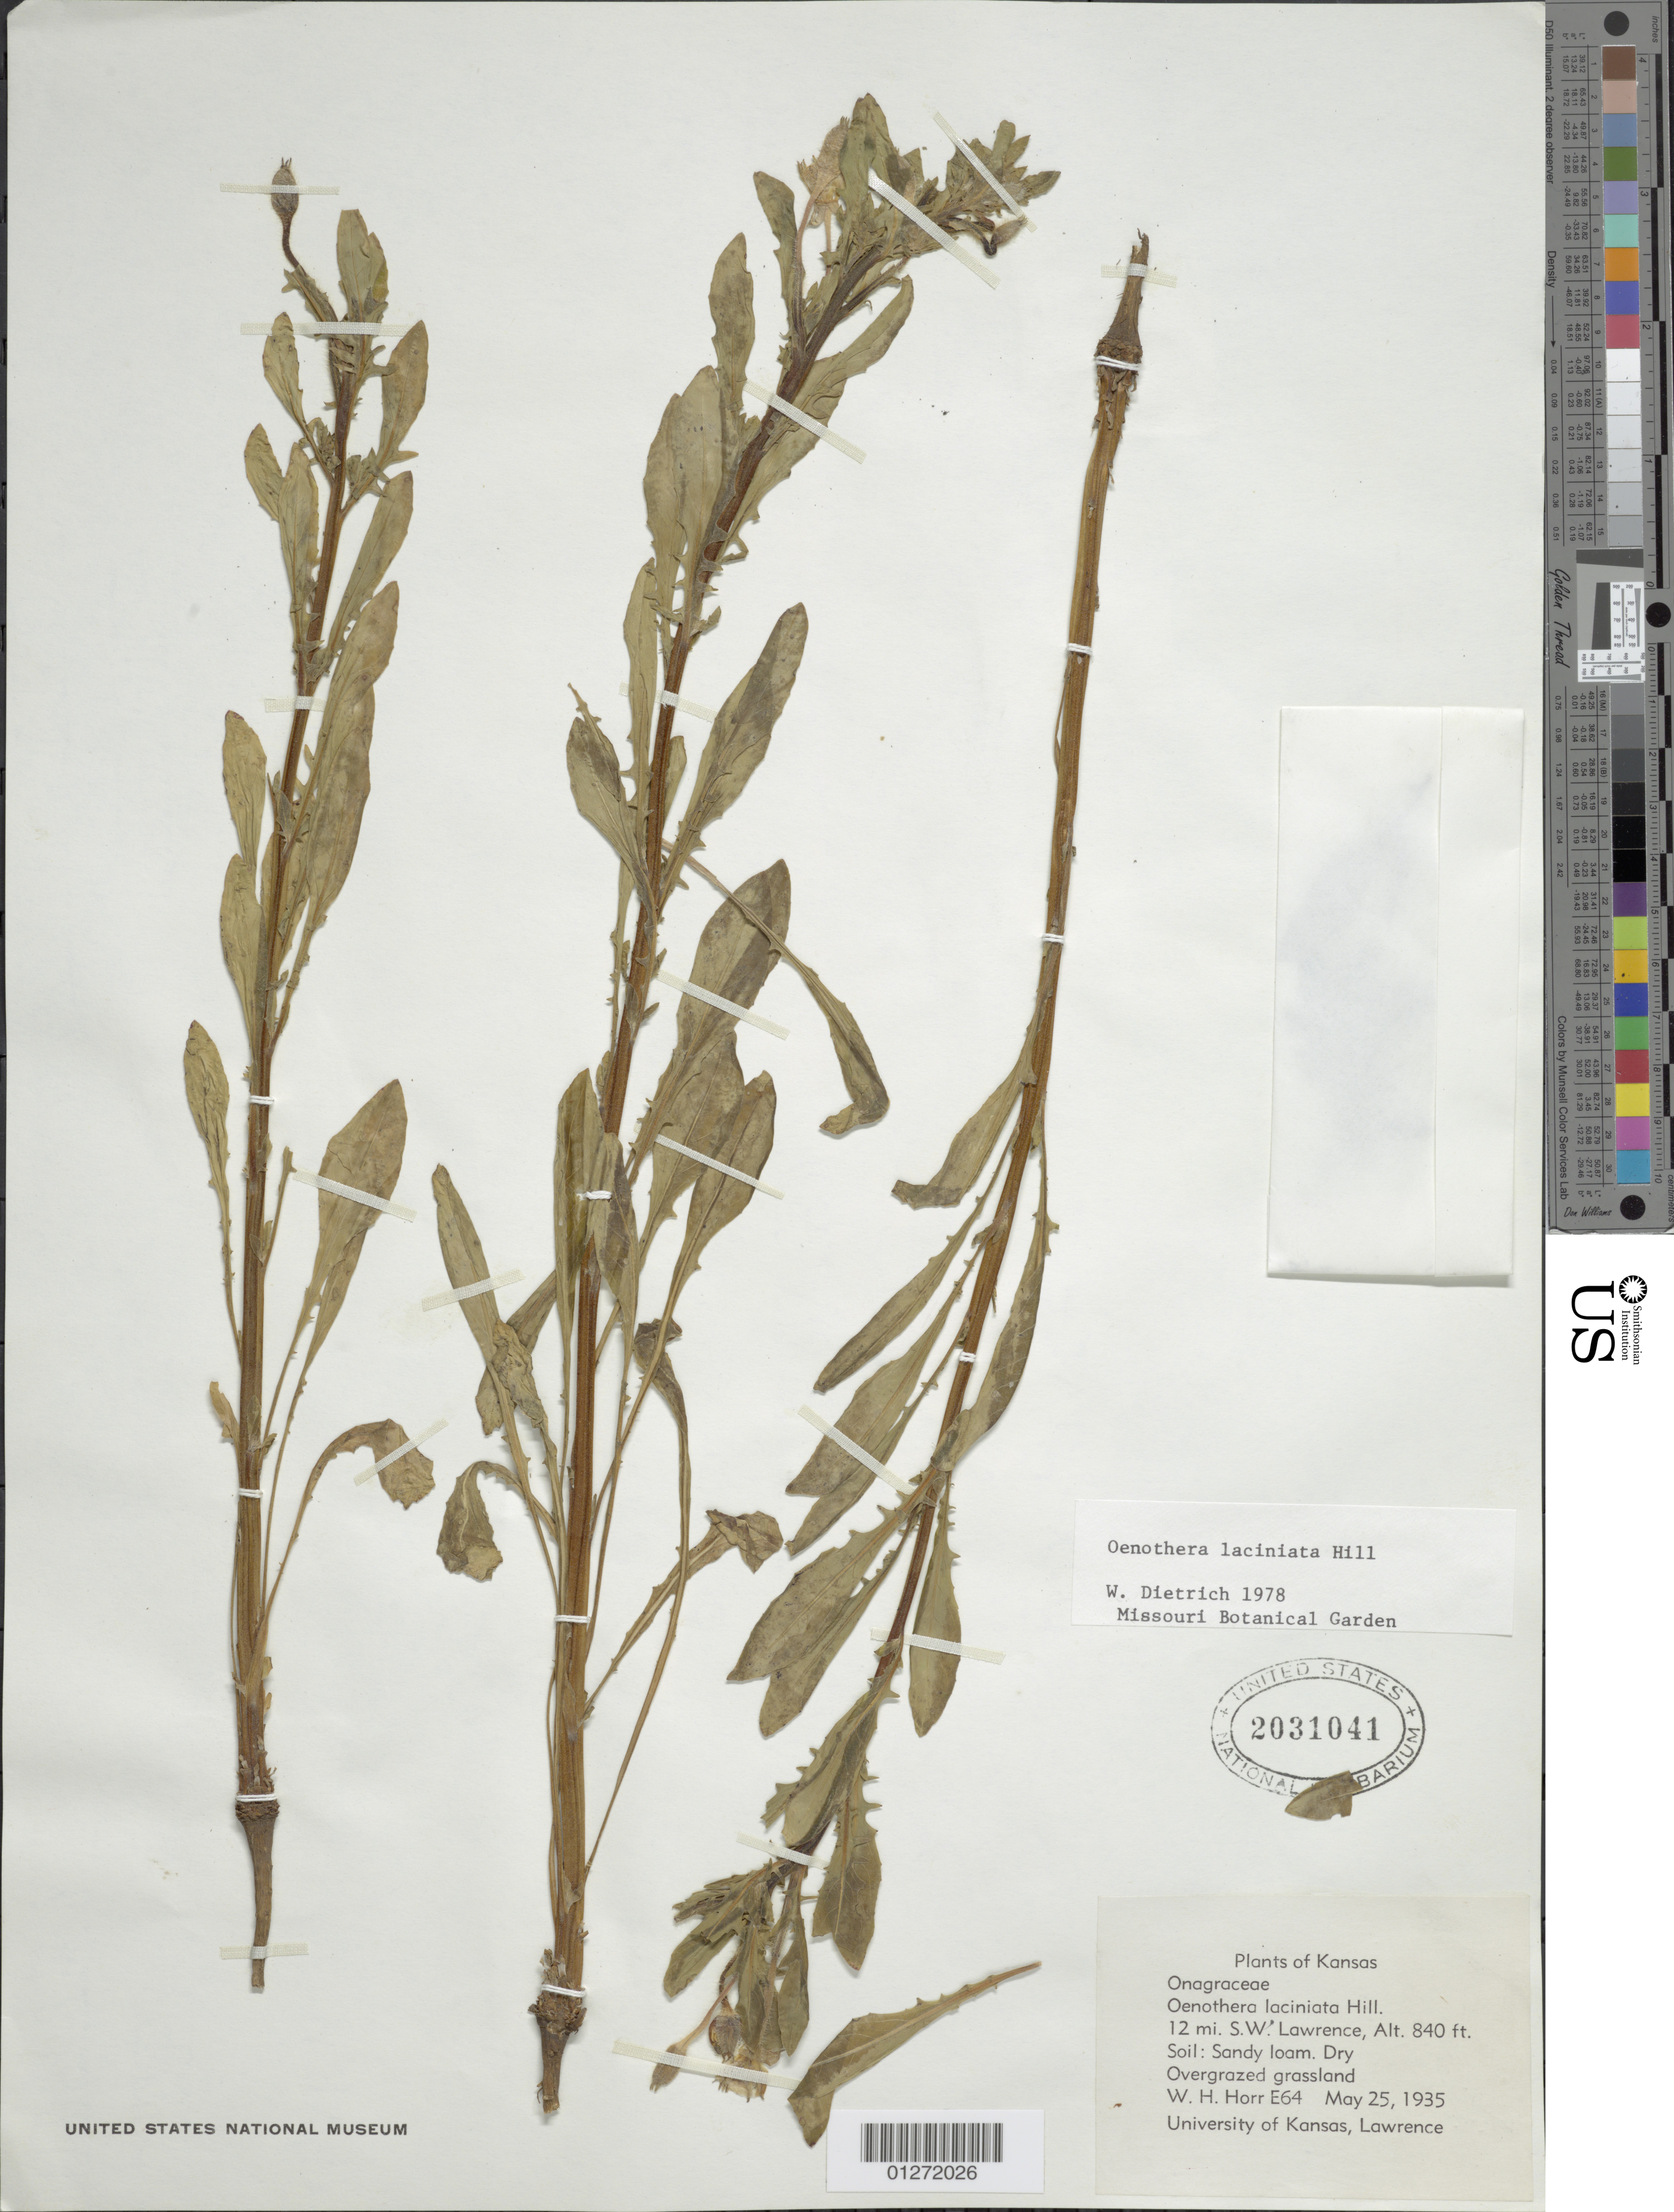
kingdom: Plantae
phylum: Tracheophyta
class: Magnoliopsida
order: Myrtales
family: Onagraceae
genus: Oenothera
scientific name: Oenothera laciniata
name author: Hill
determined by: Dietrich, W.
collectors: W. H. Horr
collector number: E64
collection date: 1935-05-25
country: United States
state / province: Kansas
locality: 12 mi SW Lawrence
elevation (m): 256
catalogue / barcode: US 2031041